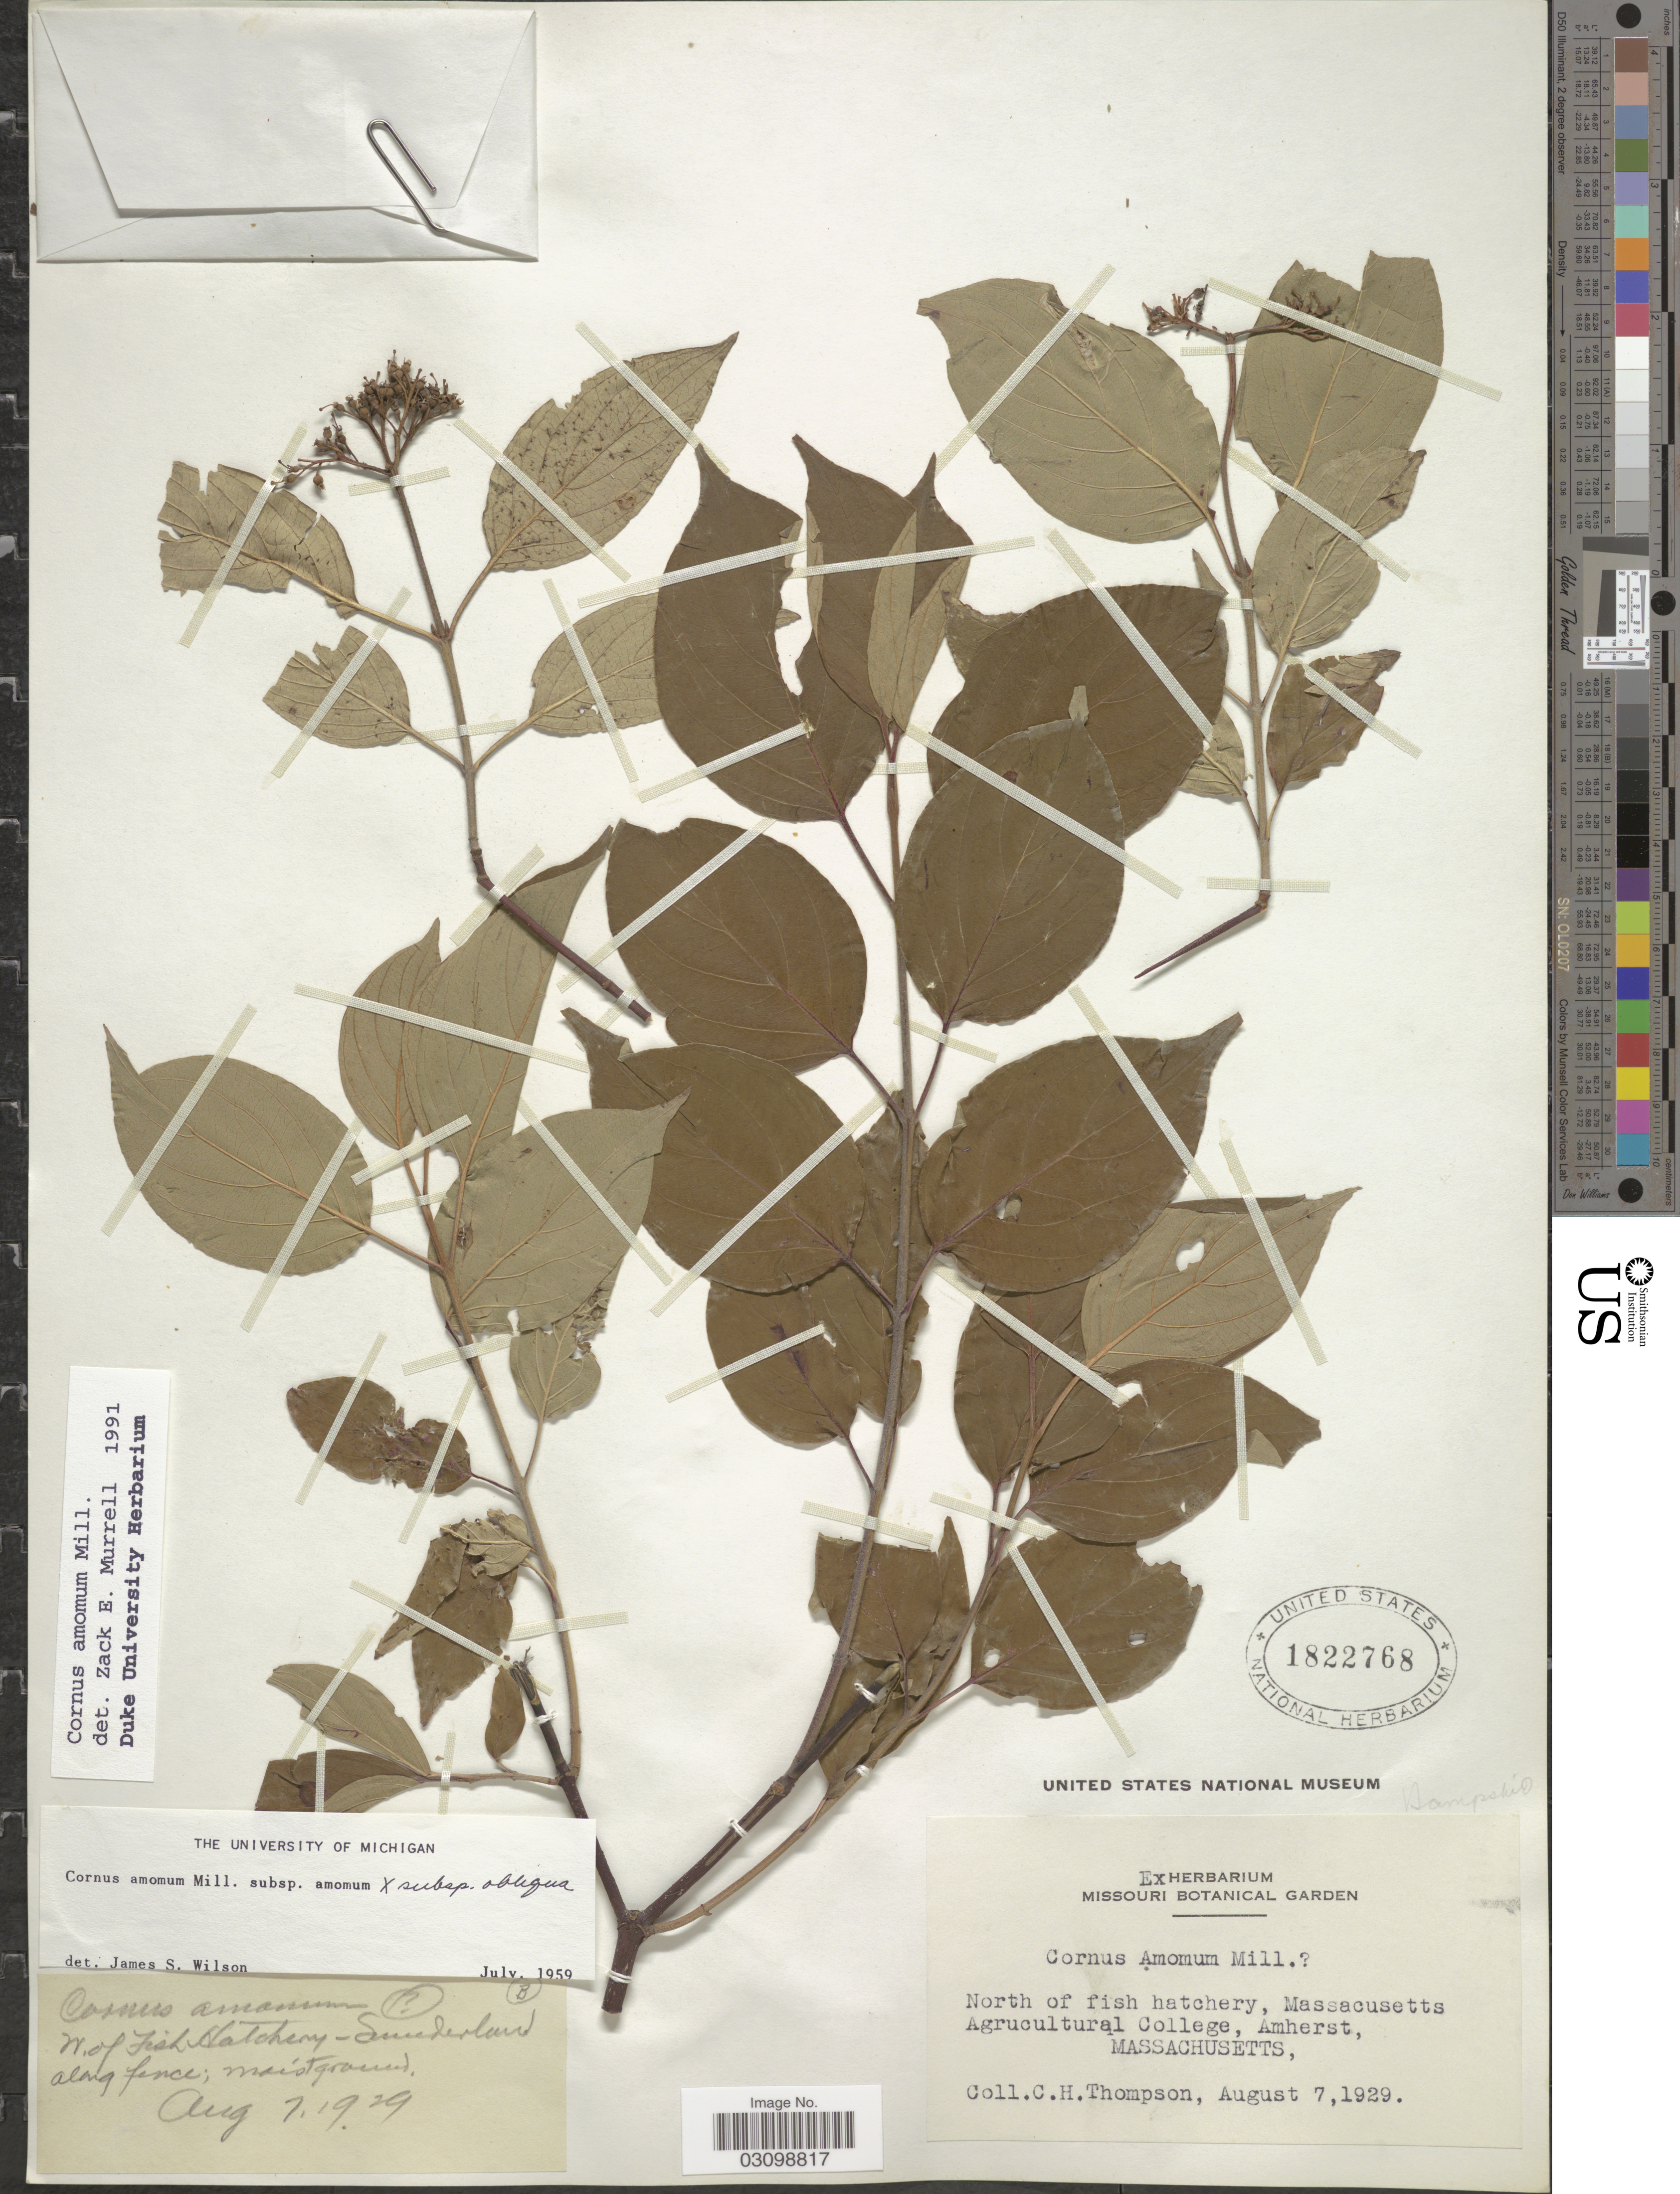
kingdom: Plantae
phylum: Tracheophyta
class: Magnoliopsida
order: Cornales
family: Cornaceae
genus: Cornus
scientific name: Cornus amomum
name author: Mill.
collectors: C. H. Thompson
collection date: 1929-08-07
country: United States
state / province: Massachusetts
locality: North of fish hatchery, Massacusetts Agricultural College, Amherst. W. of Fish Hatchery-Sunderland along fence.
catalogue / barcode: US 1822768